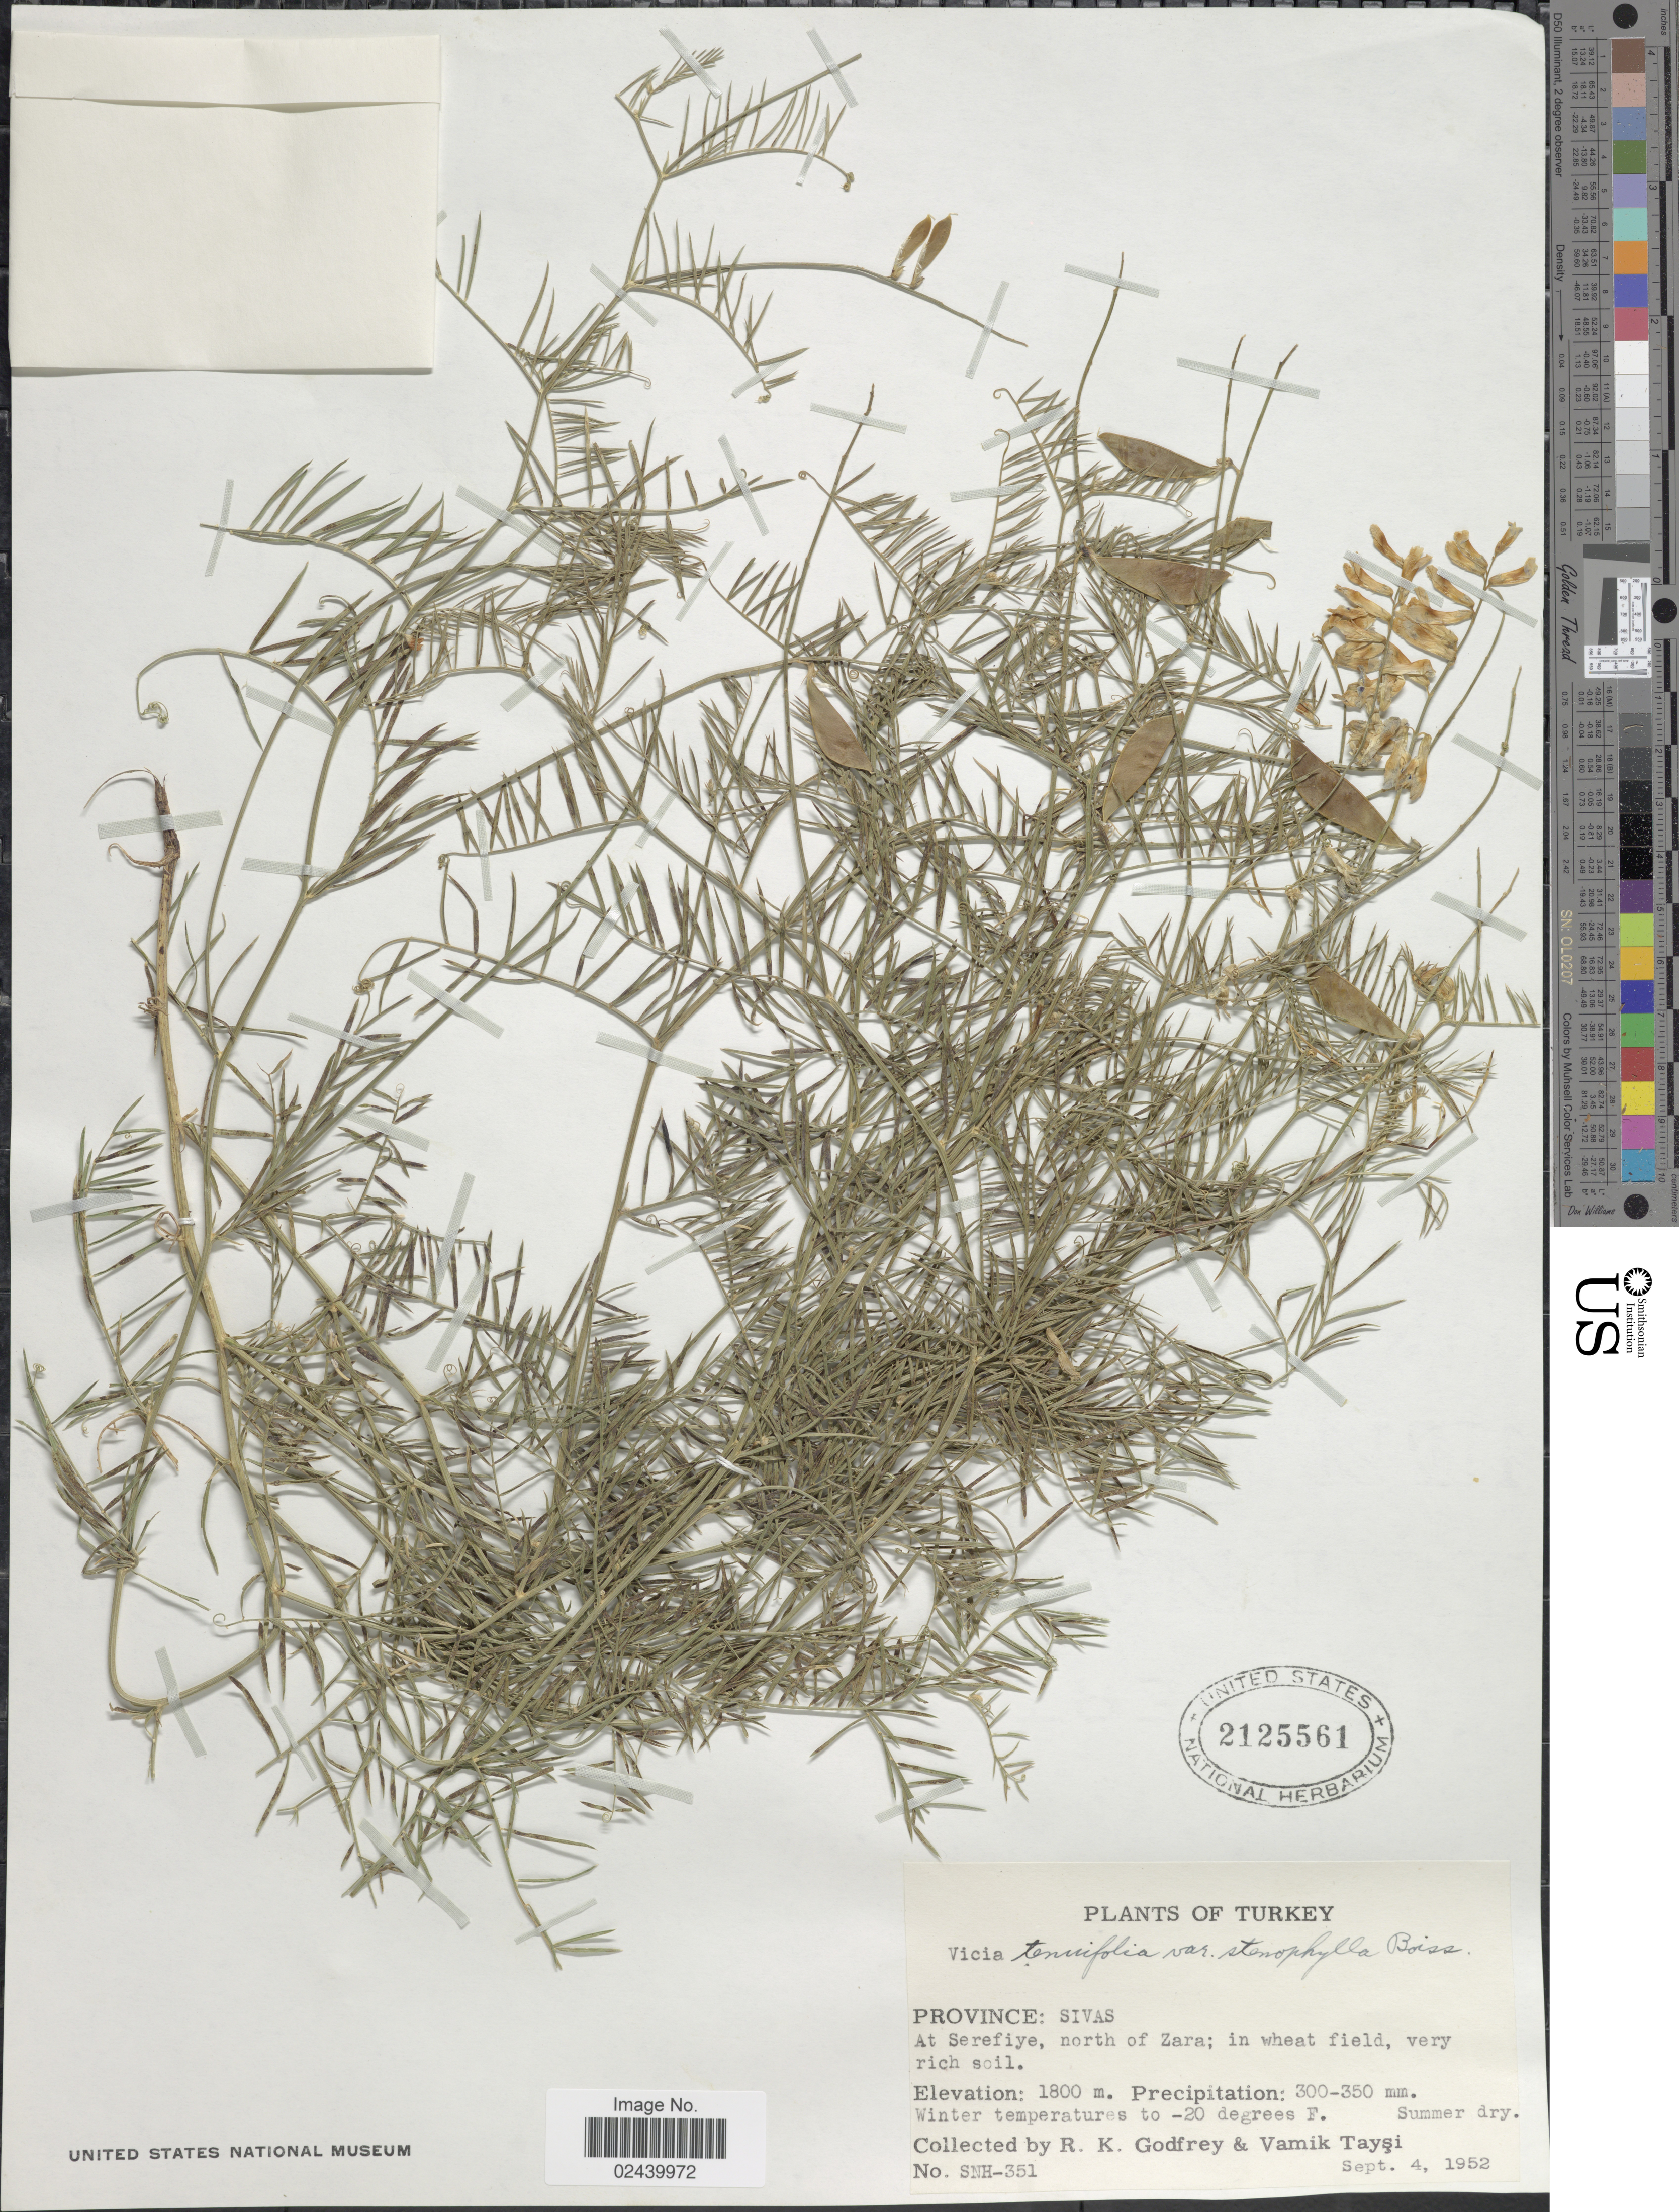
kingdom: Plantae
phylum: Tracheophyta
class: Magnoliopsida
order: Fabales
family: Fabaceae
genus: Vicia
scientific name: Vicia tenuifolia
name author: Ten.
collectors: R. K. Godfrey & V. Taysi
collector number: SNH-351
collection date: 1952-09-04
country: Turkey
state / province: Sivas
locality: At Serefiye, north of Zara; in wheat field, very rich soil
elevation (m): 1800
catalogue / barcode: US 2125561